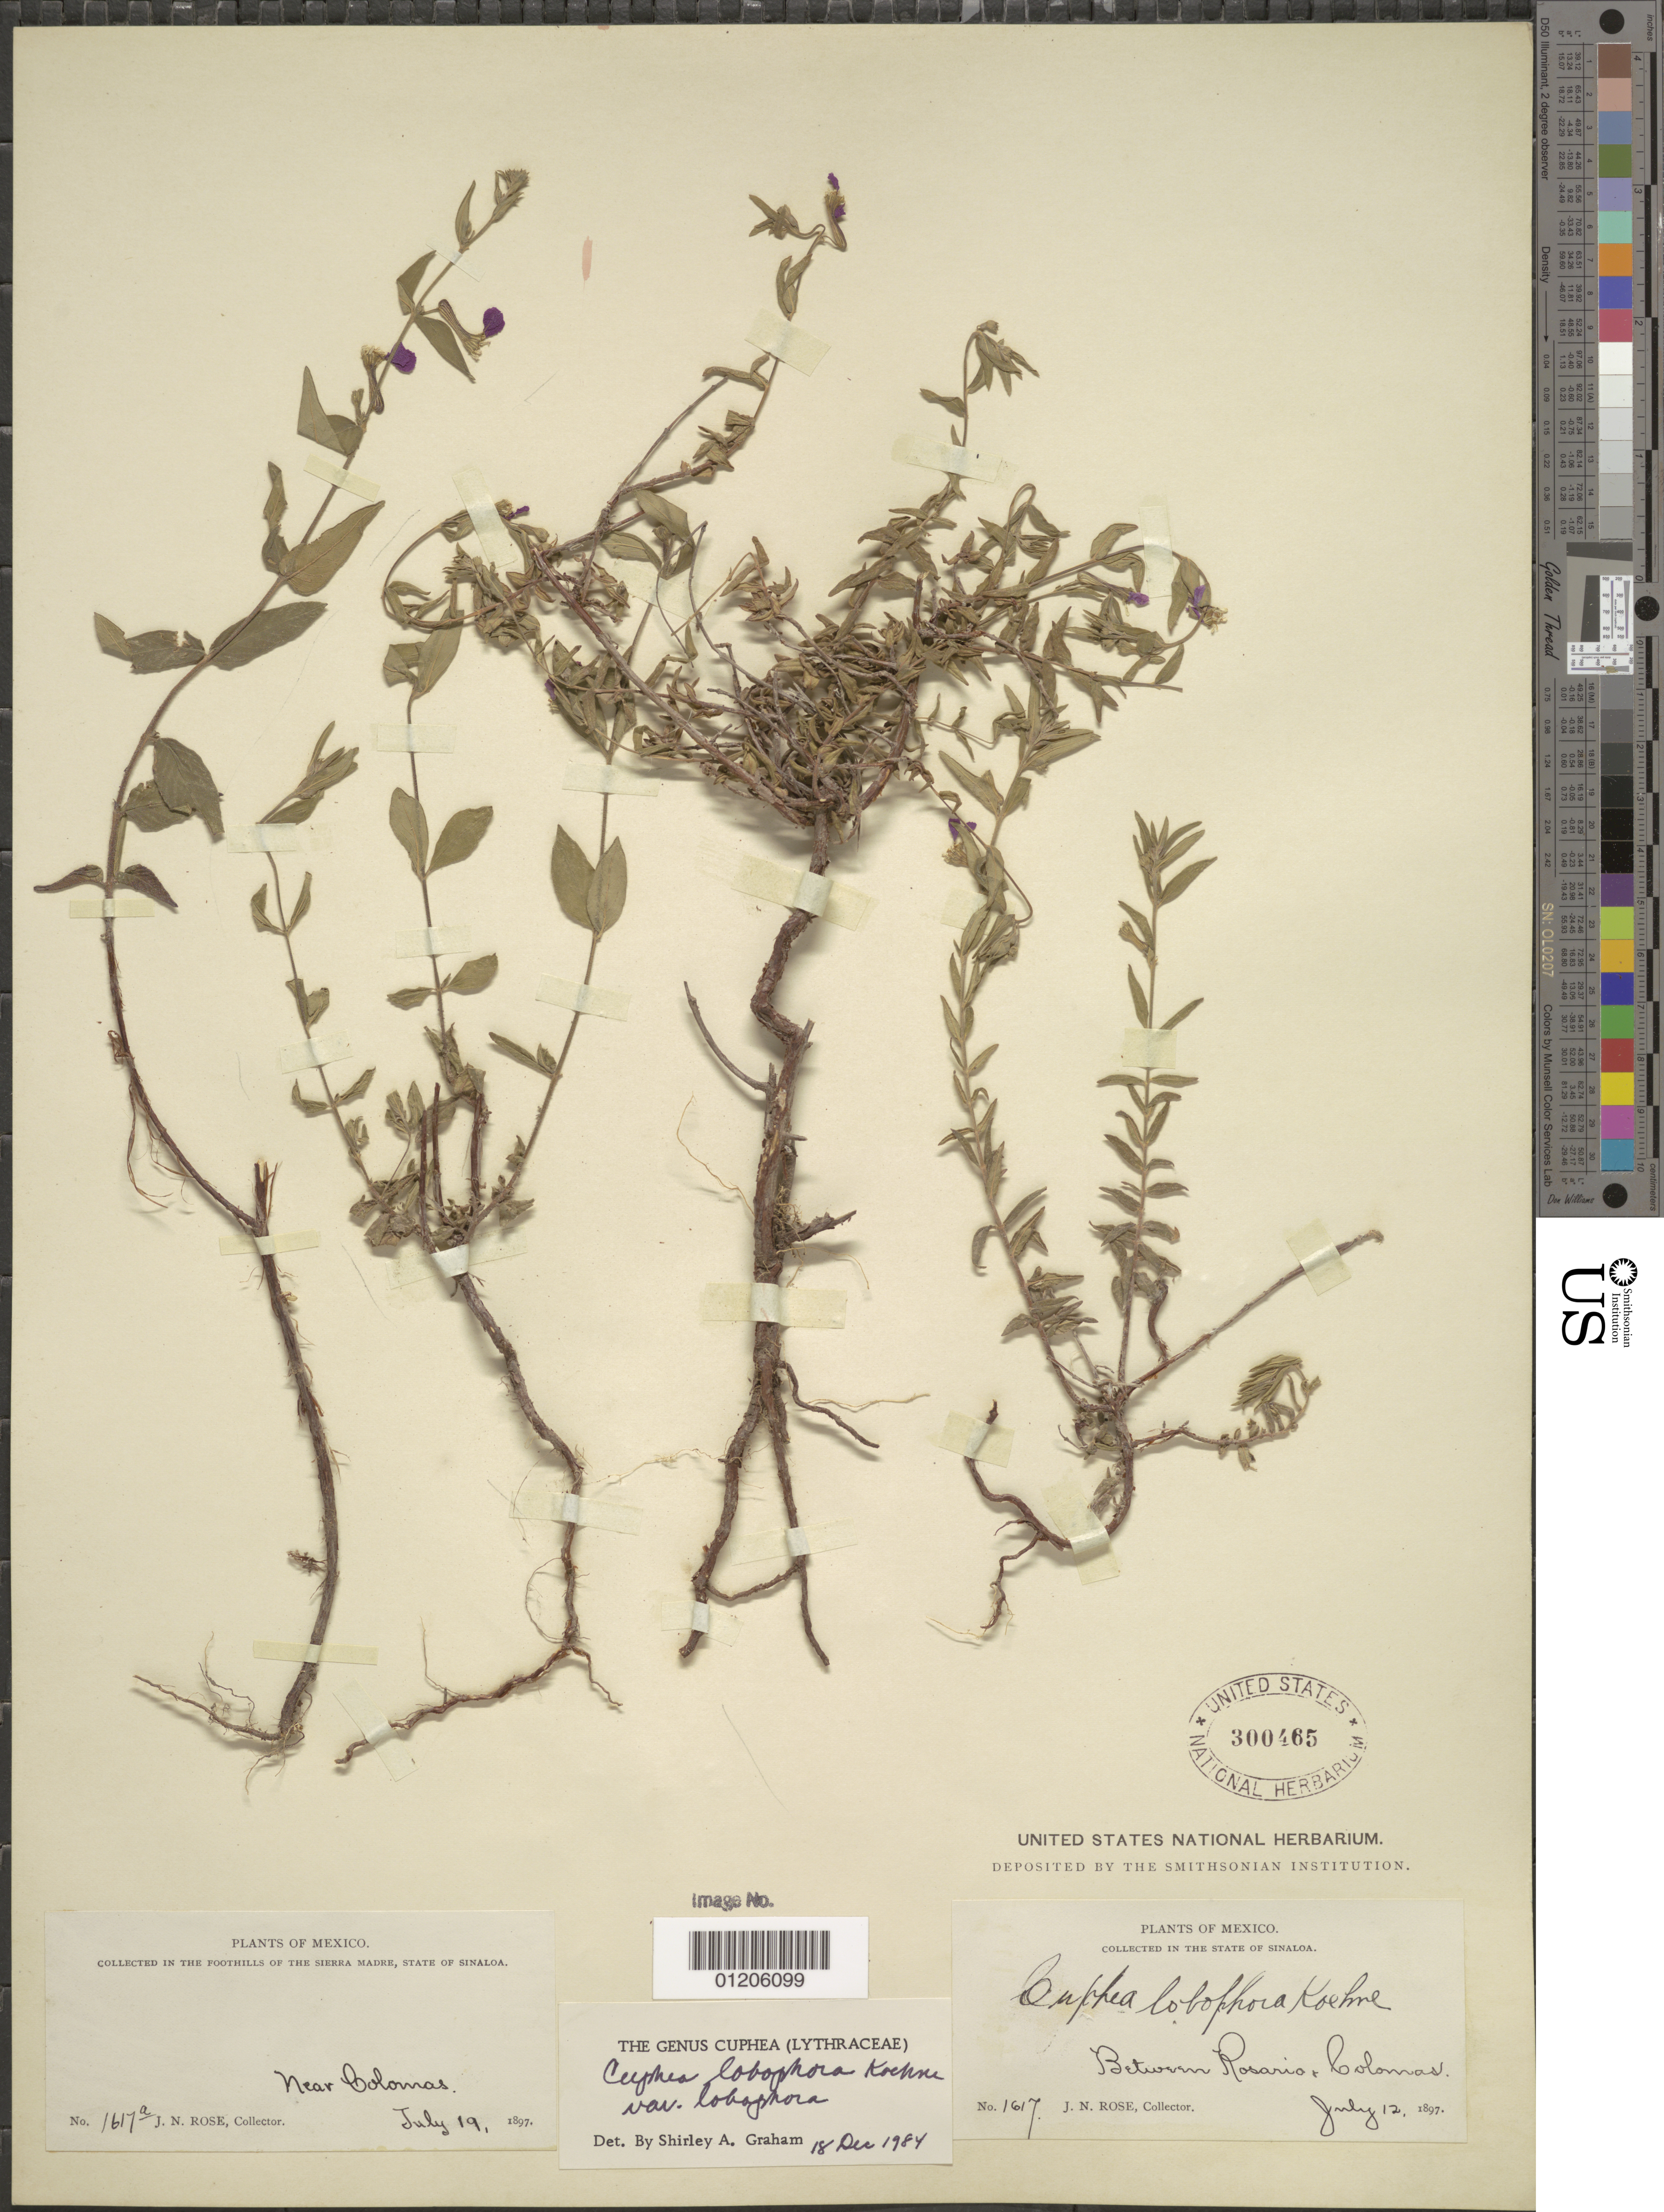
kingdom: Plantae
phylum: Tracheophyta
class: Magnoliopsida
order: Myrtales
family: Lythraceae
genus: Cuphea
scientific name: Cuphea lobophora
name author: Koehne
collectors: J. N. Rose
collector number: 1617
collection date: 1897-07-12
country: Mexico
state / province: Sinaloa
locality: between Rosario and Colomas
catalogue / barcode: US 300465